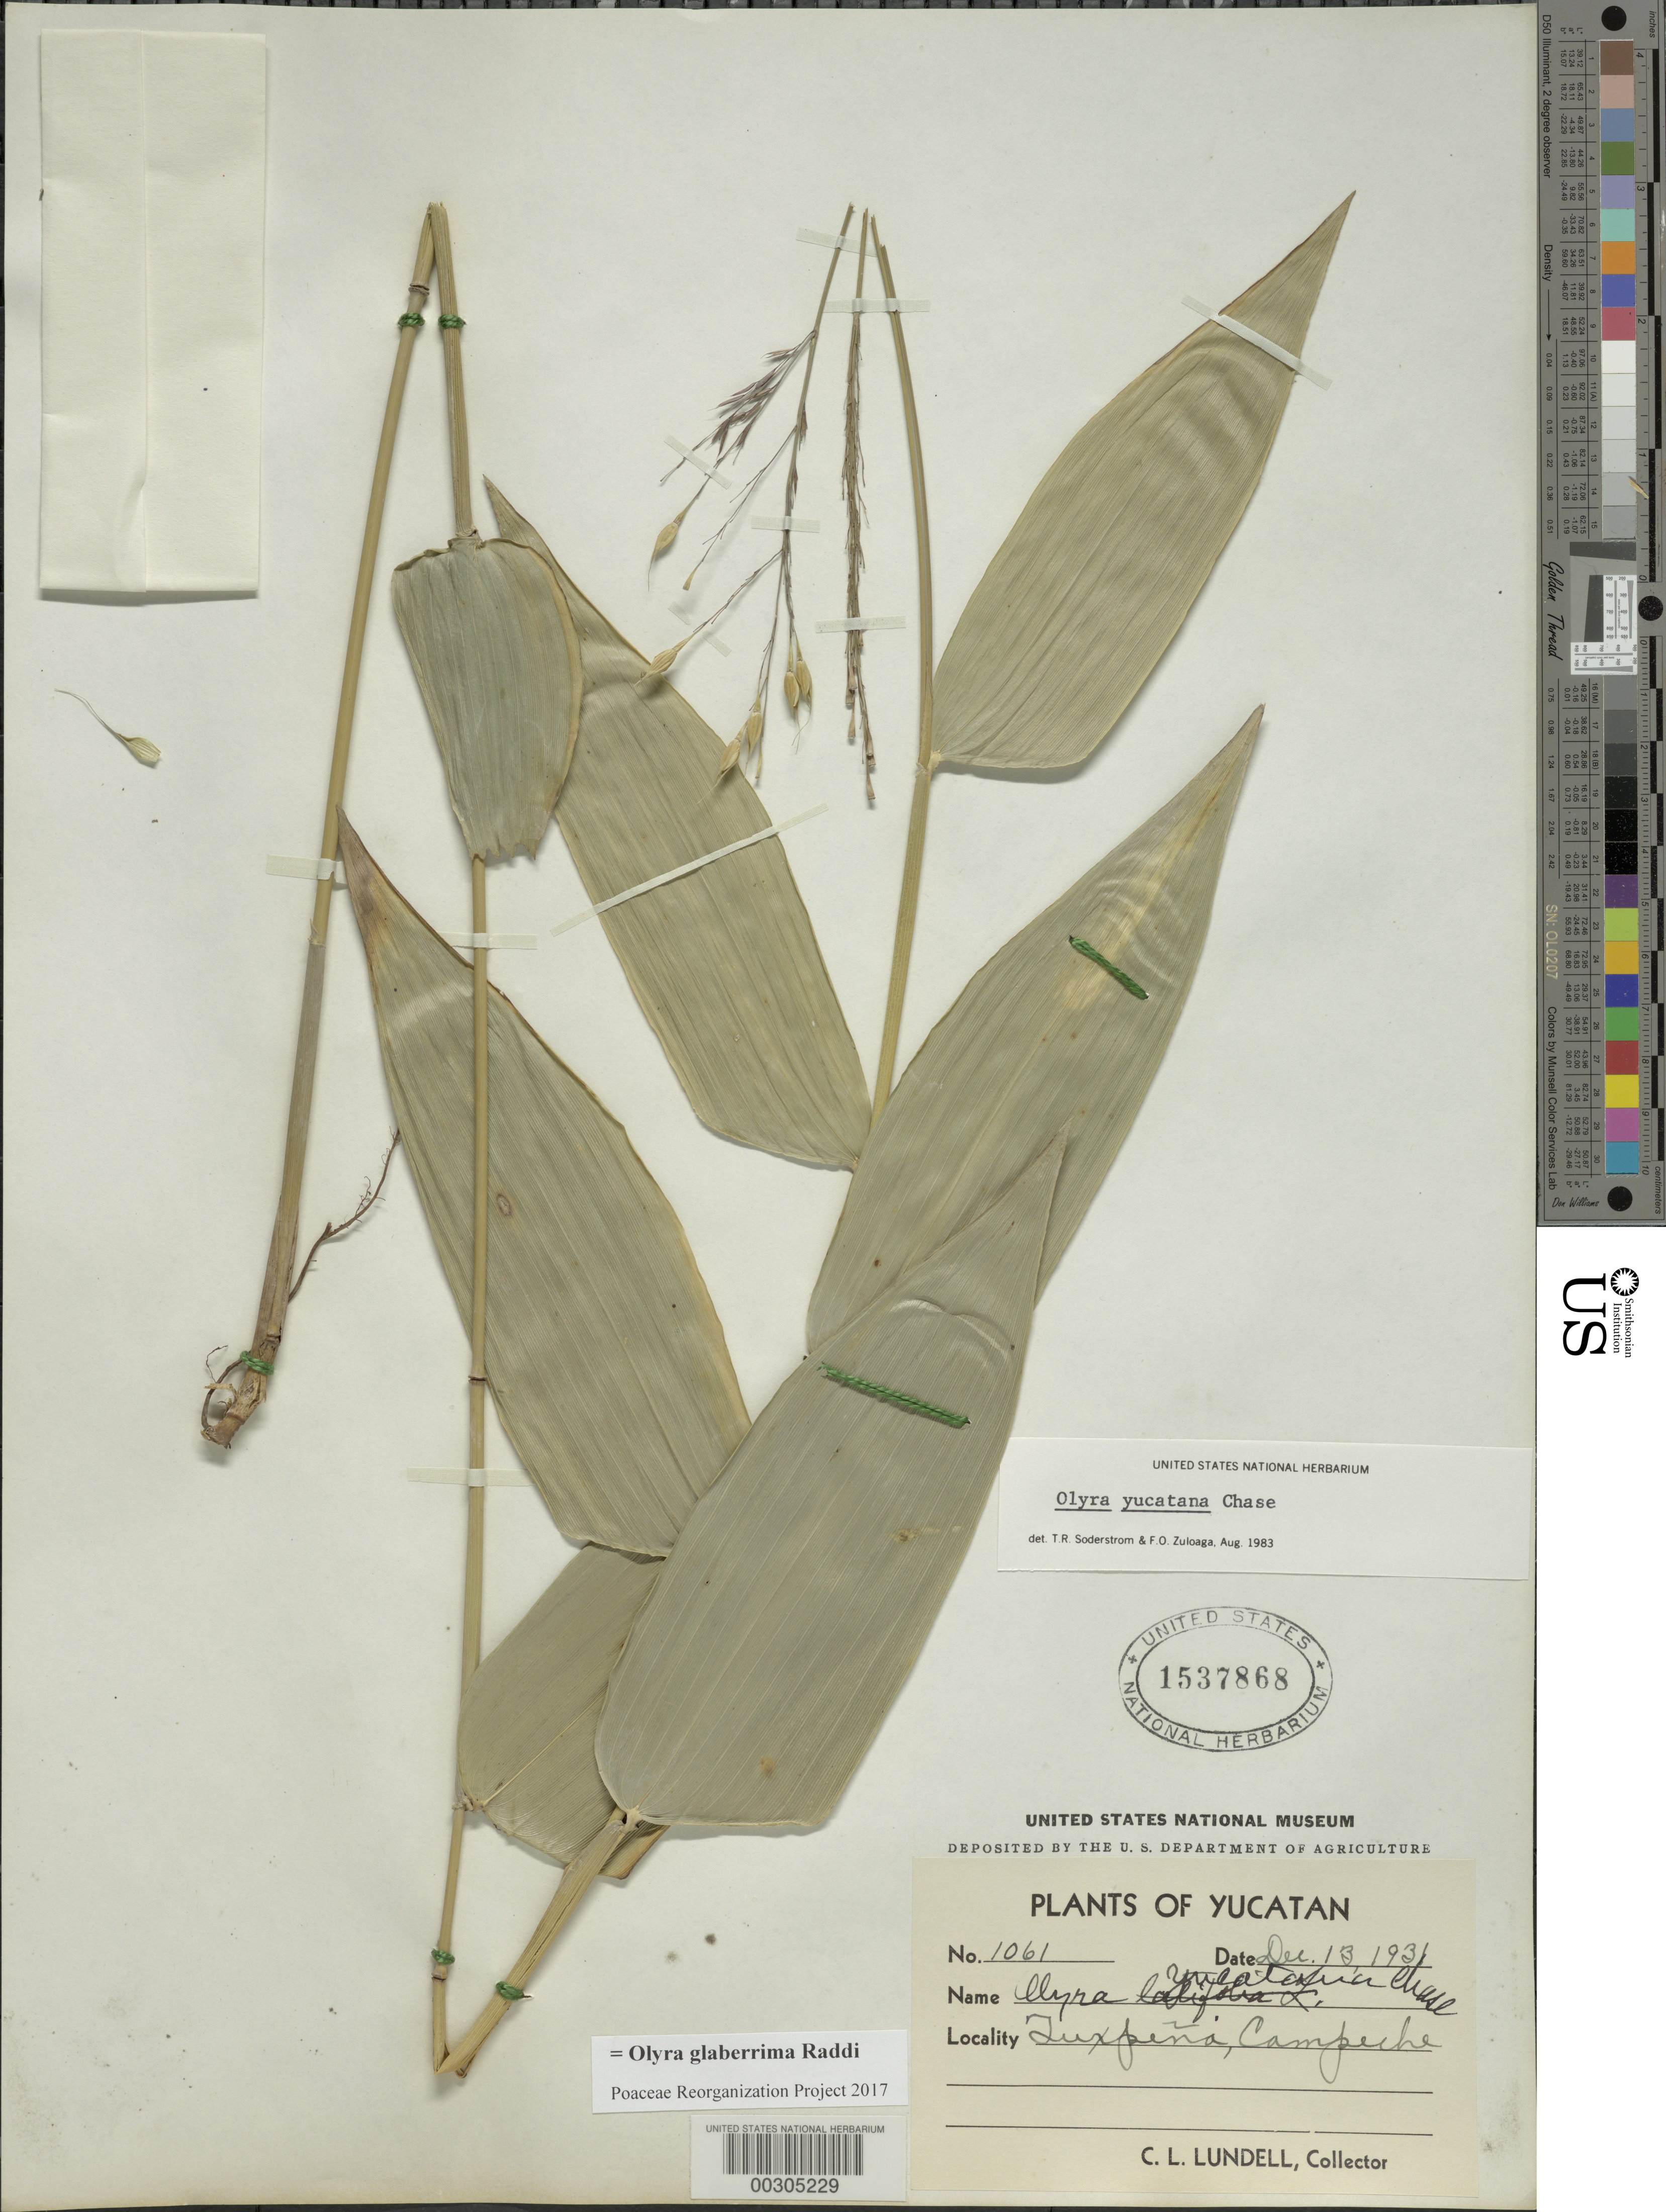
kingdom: Plantae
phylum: Tracheophyta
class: Liliopsida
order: Poales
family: Poaceae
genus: Olyra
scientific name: Olyra glaberrima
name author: Raddi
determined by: Poaceae Reorganization Project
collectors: C. L. Lundell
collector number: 1061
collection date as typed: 13 Dec 1931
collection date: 1931-12-13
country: Mexico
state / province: Campeche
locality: Tuxpena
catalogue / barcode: US 1537868